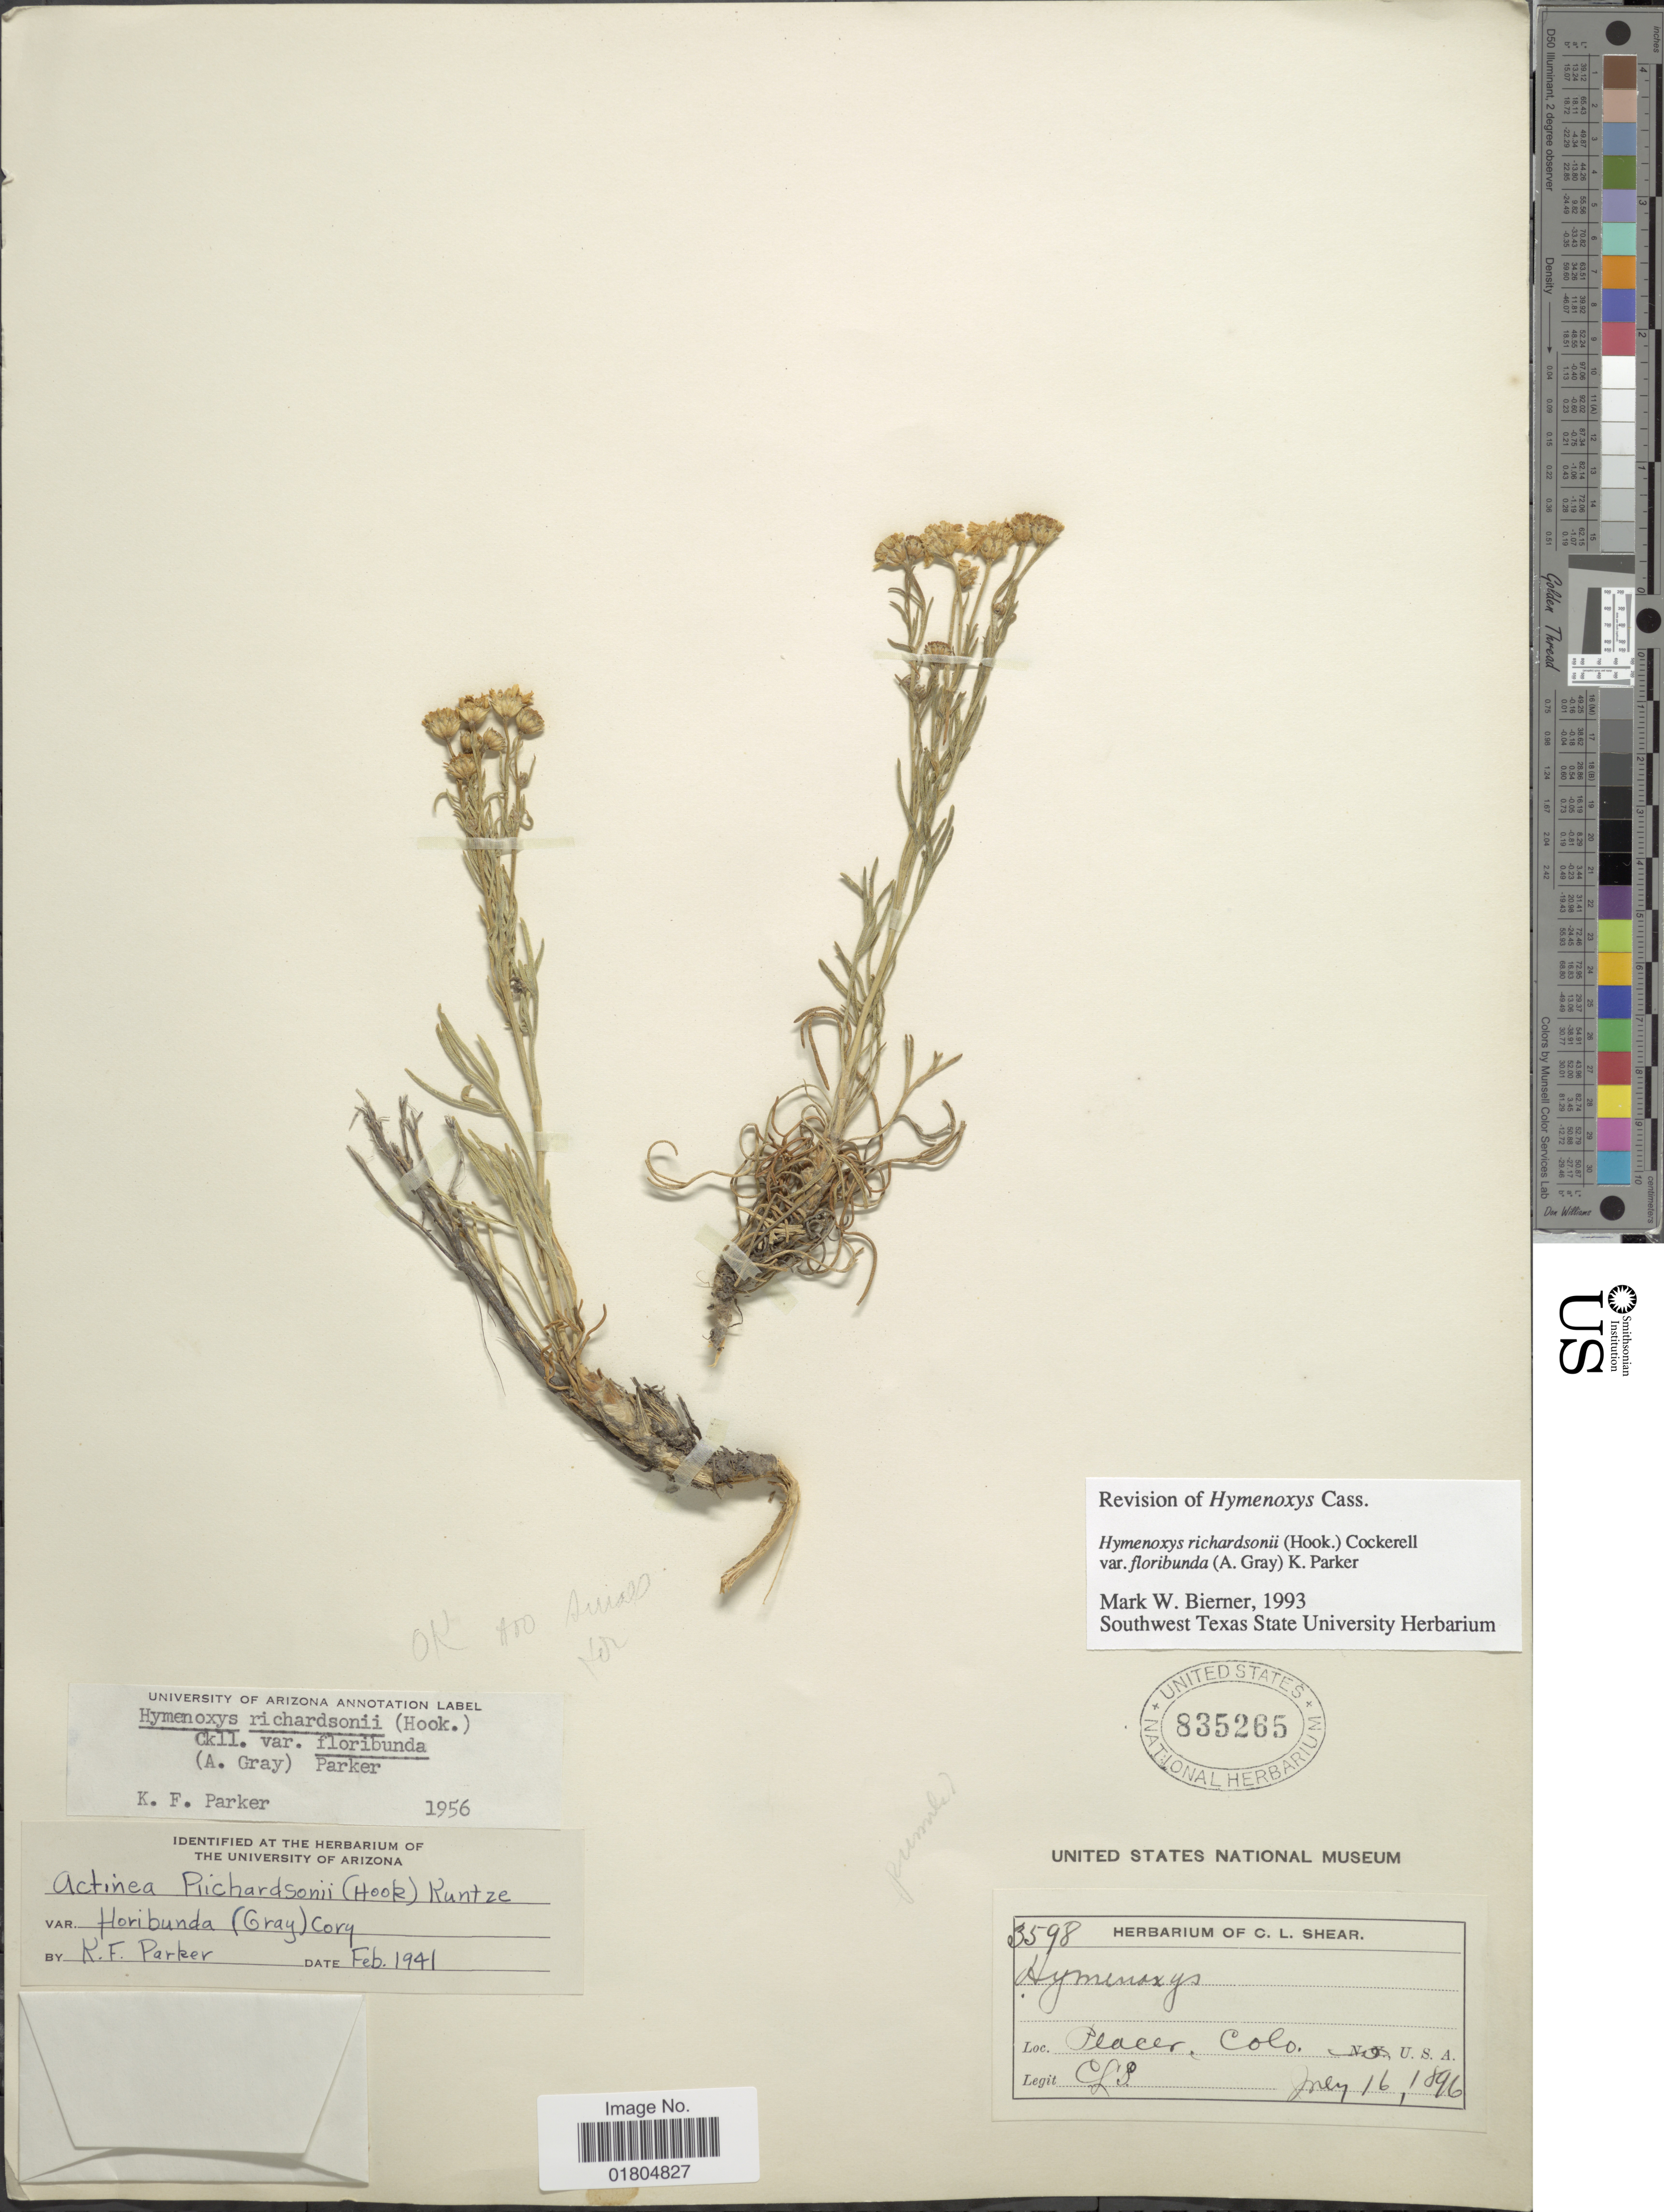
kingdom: Plantae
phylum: Tracheophyta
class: Magnoliopsida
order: Asterales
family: Asteraceae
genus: Hymenoxys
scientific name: Hymenoxys richardsonii var. floribunda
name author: (A. Gray) K.F. Parker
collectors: C. L. Shear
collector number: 3598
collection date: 1896-05-16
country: United States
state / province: Colorado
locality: Placer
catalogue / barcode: US 835265